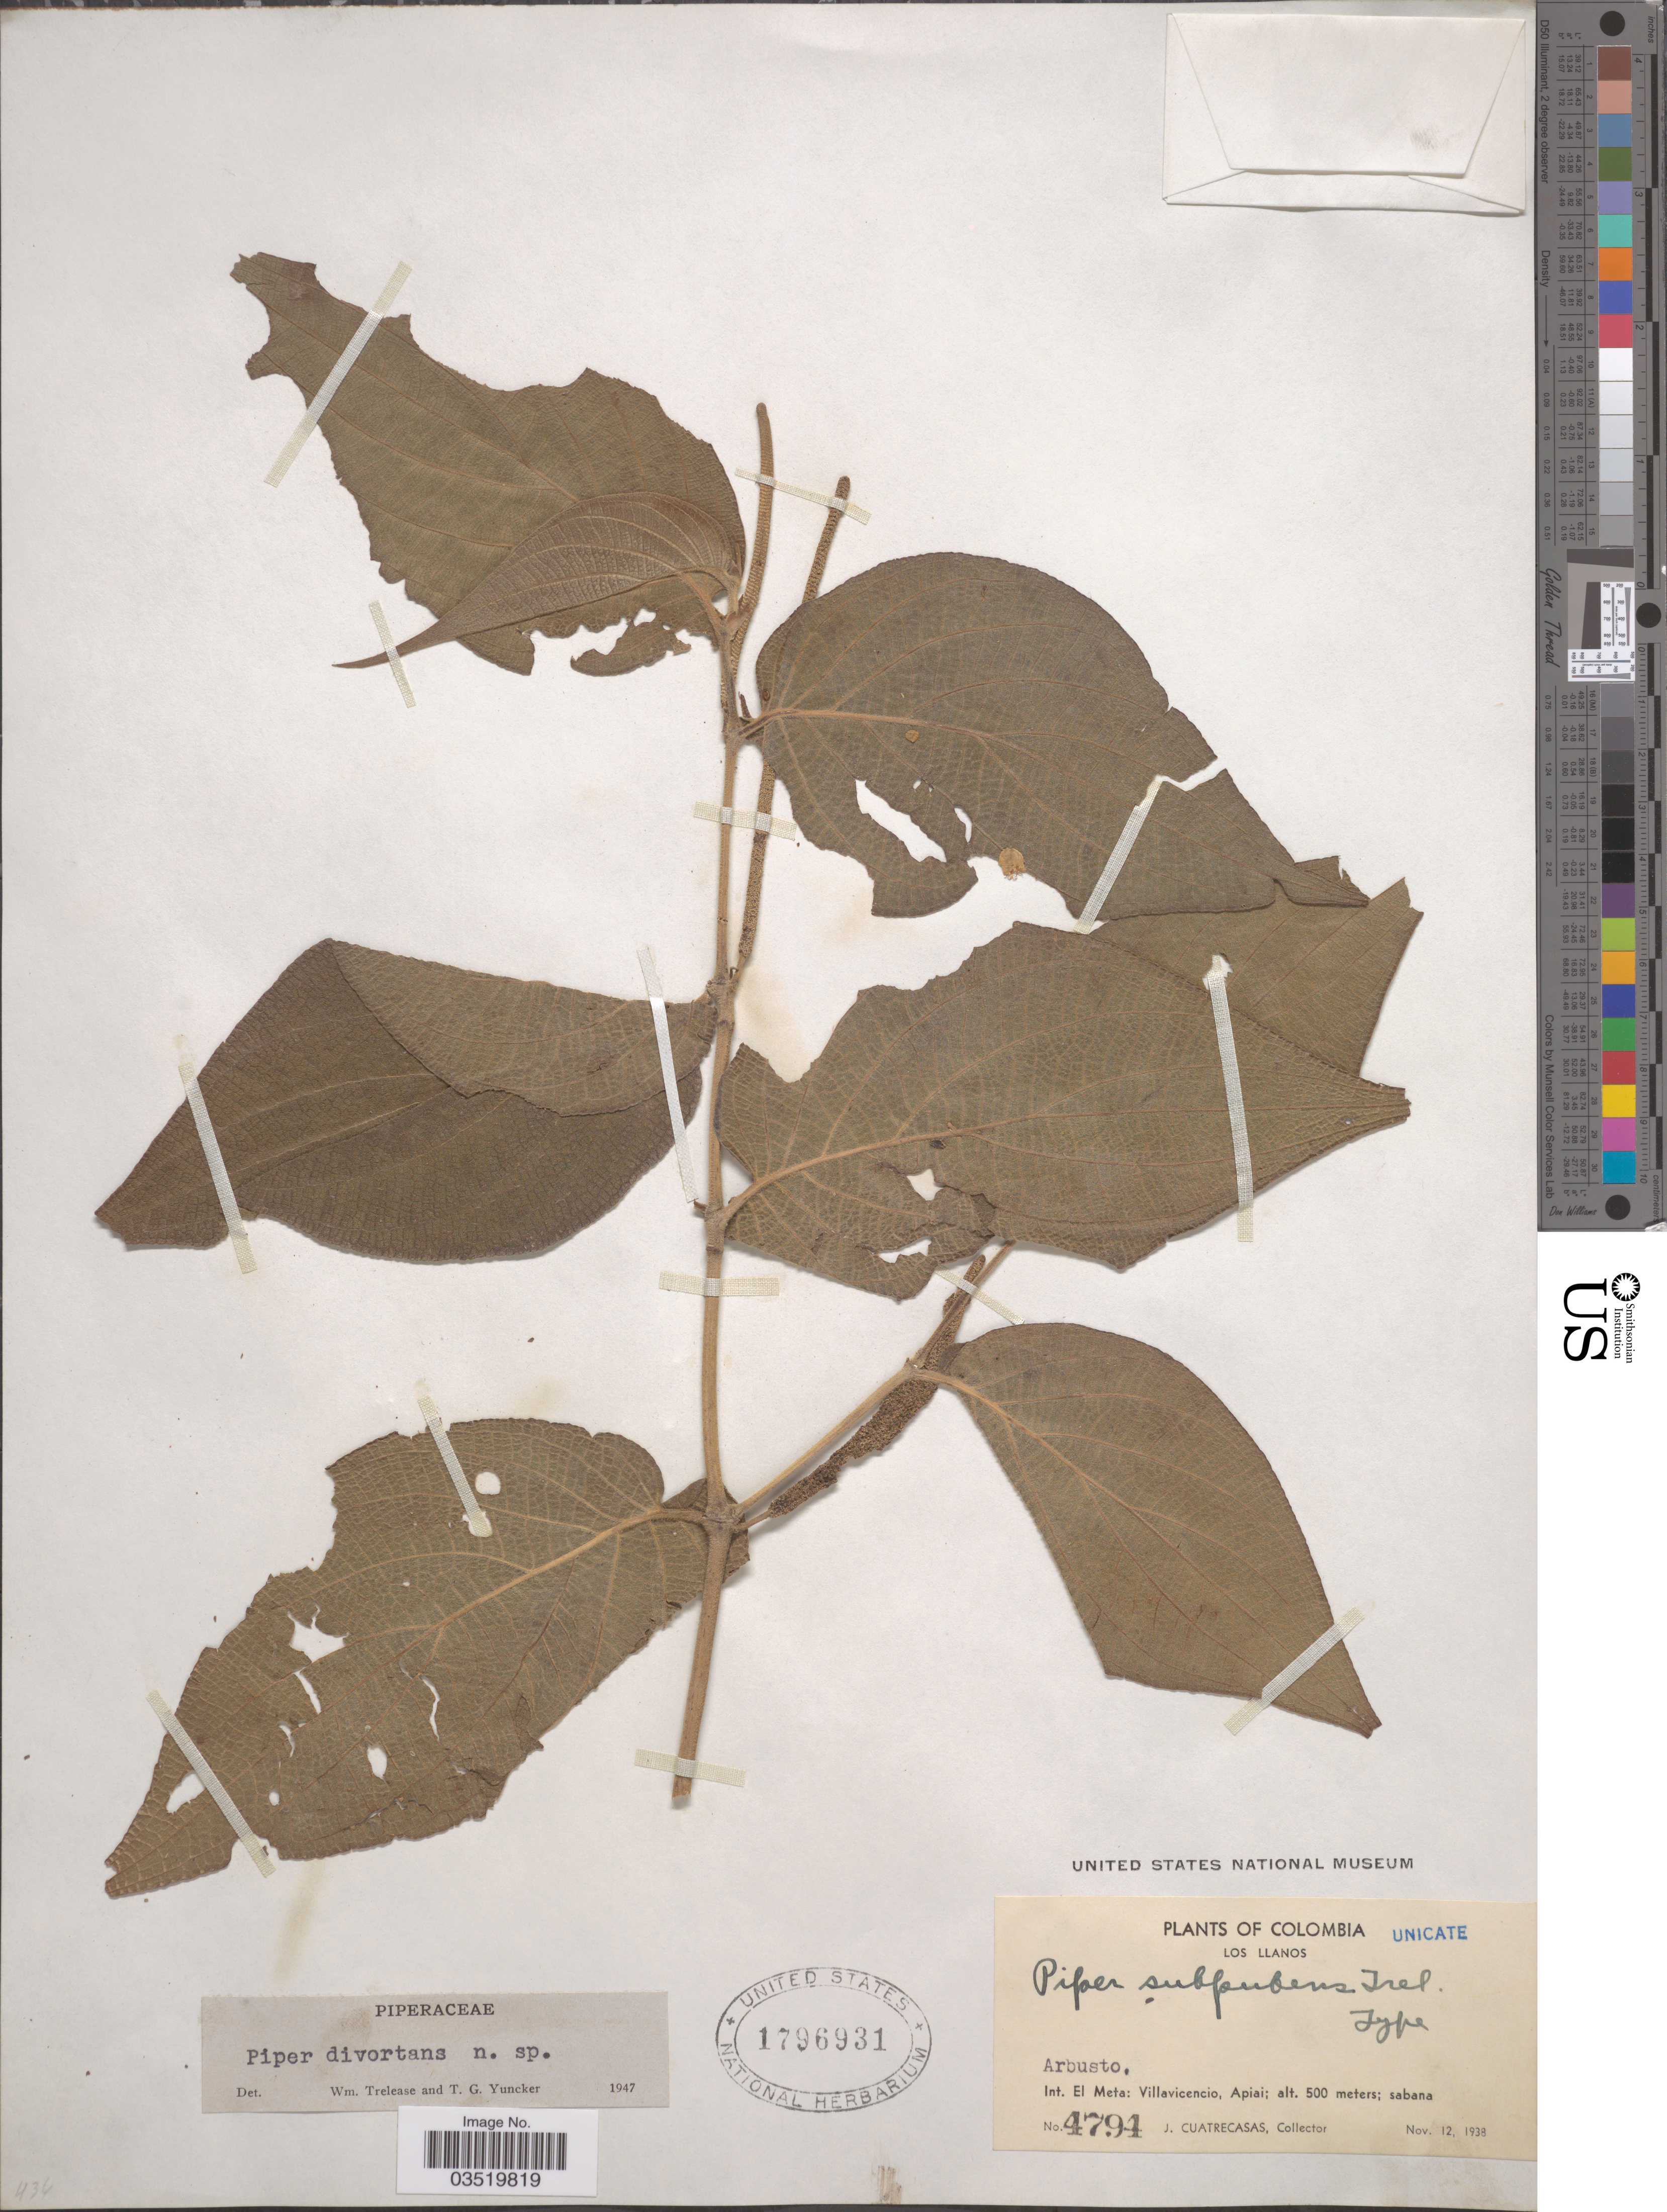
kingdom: Plantae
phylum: Tracheophyta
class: Magnoliopsida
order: Piperales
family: Piperaceae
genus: Piper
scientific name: Piper divortans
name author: Trel. & Yunck.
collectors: J. Cuatrecasas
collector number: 4794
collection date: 1938-11-12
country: Colombia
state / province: Meta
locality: Los Llanos. Int. El Meta: Villavicencio, Apiai.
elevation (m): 500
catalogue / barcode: US 1796931